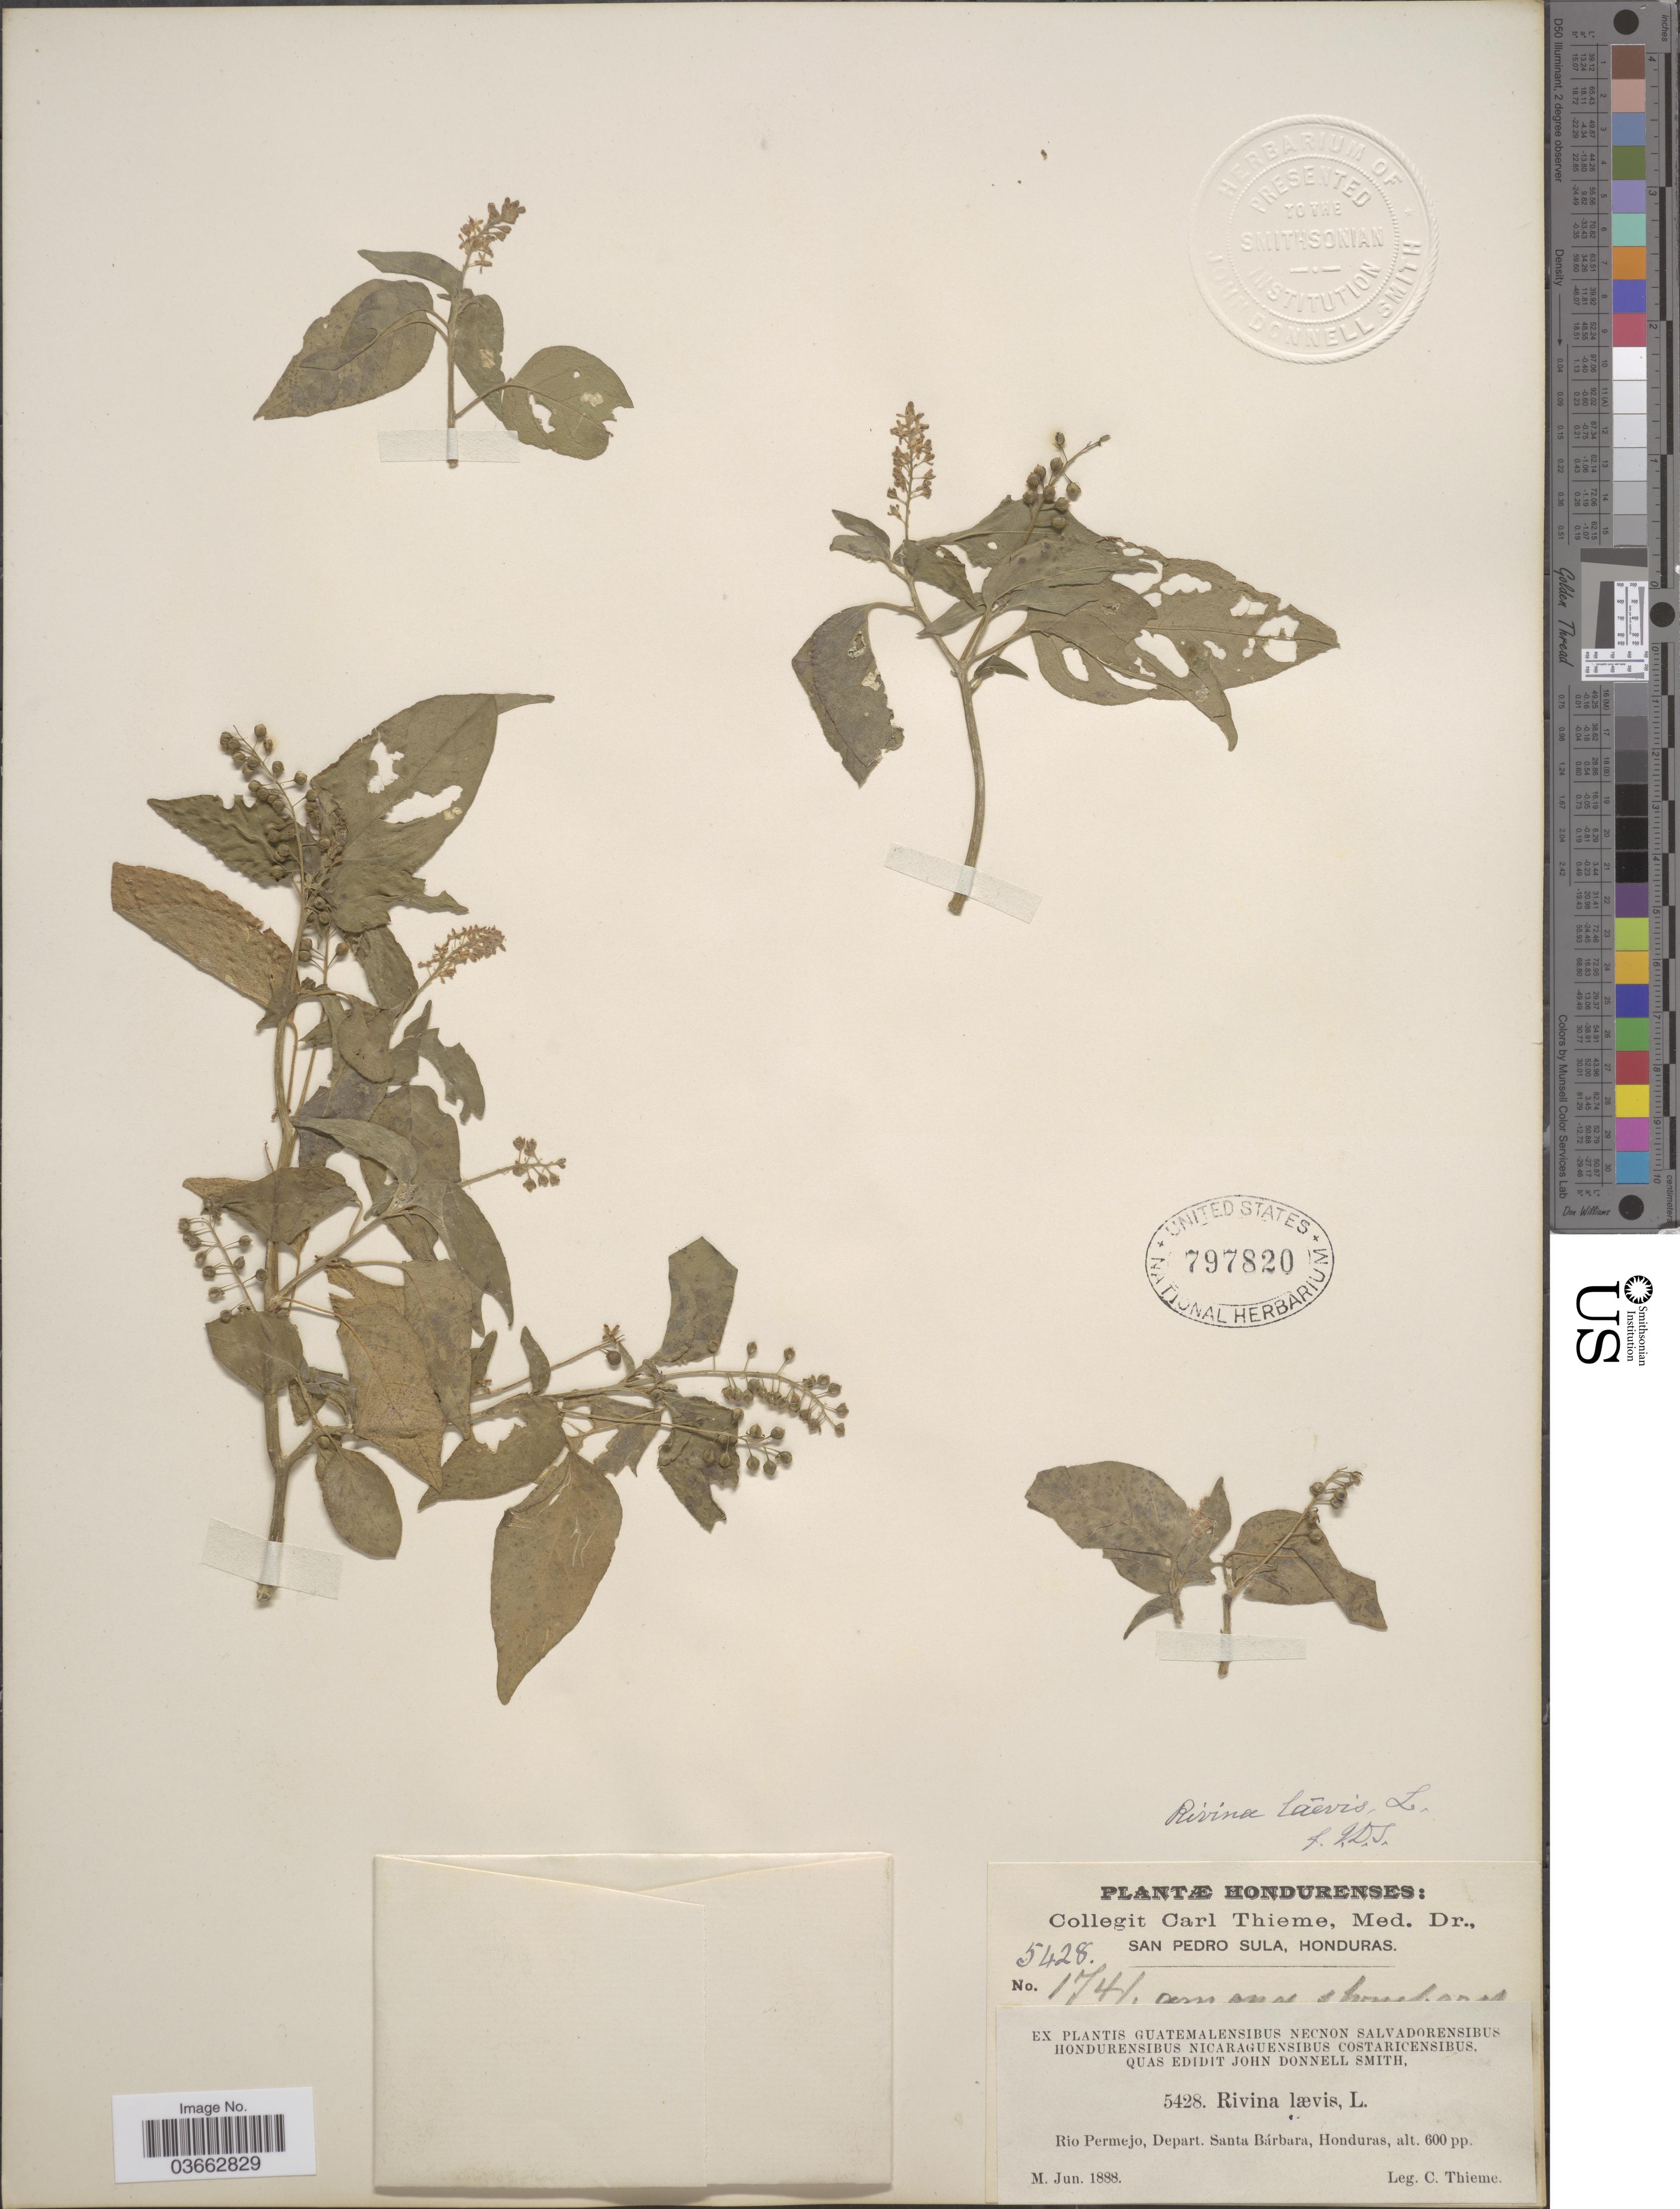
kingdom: Plantae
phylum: Tracheophyta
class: Magnoliopsida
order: Caryophyllales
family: Phytolaccaceae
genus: Rivina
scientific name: Rivina humilis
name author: L.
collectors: C. Thieme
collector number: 5428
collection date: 1888-06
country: Honduras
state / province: Santa Bárbara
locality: Rio Permejo, Depart. Santa Bárbara.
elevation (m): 183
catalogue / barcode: US 797820